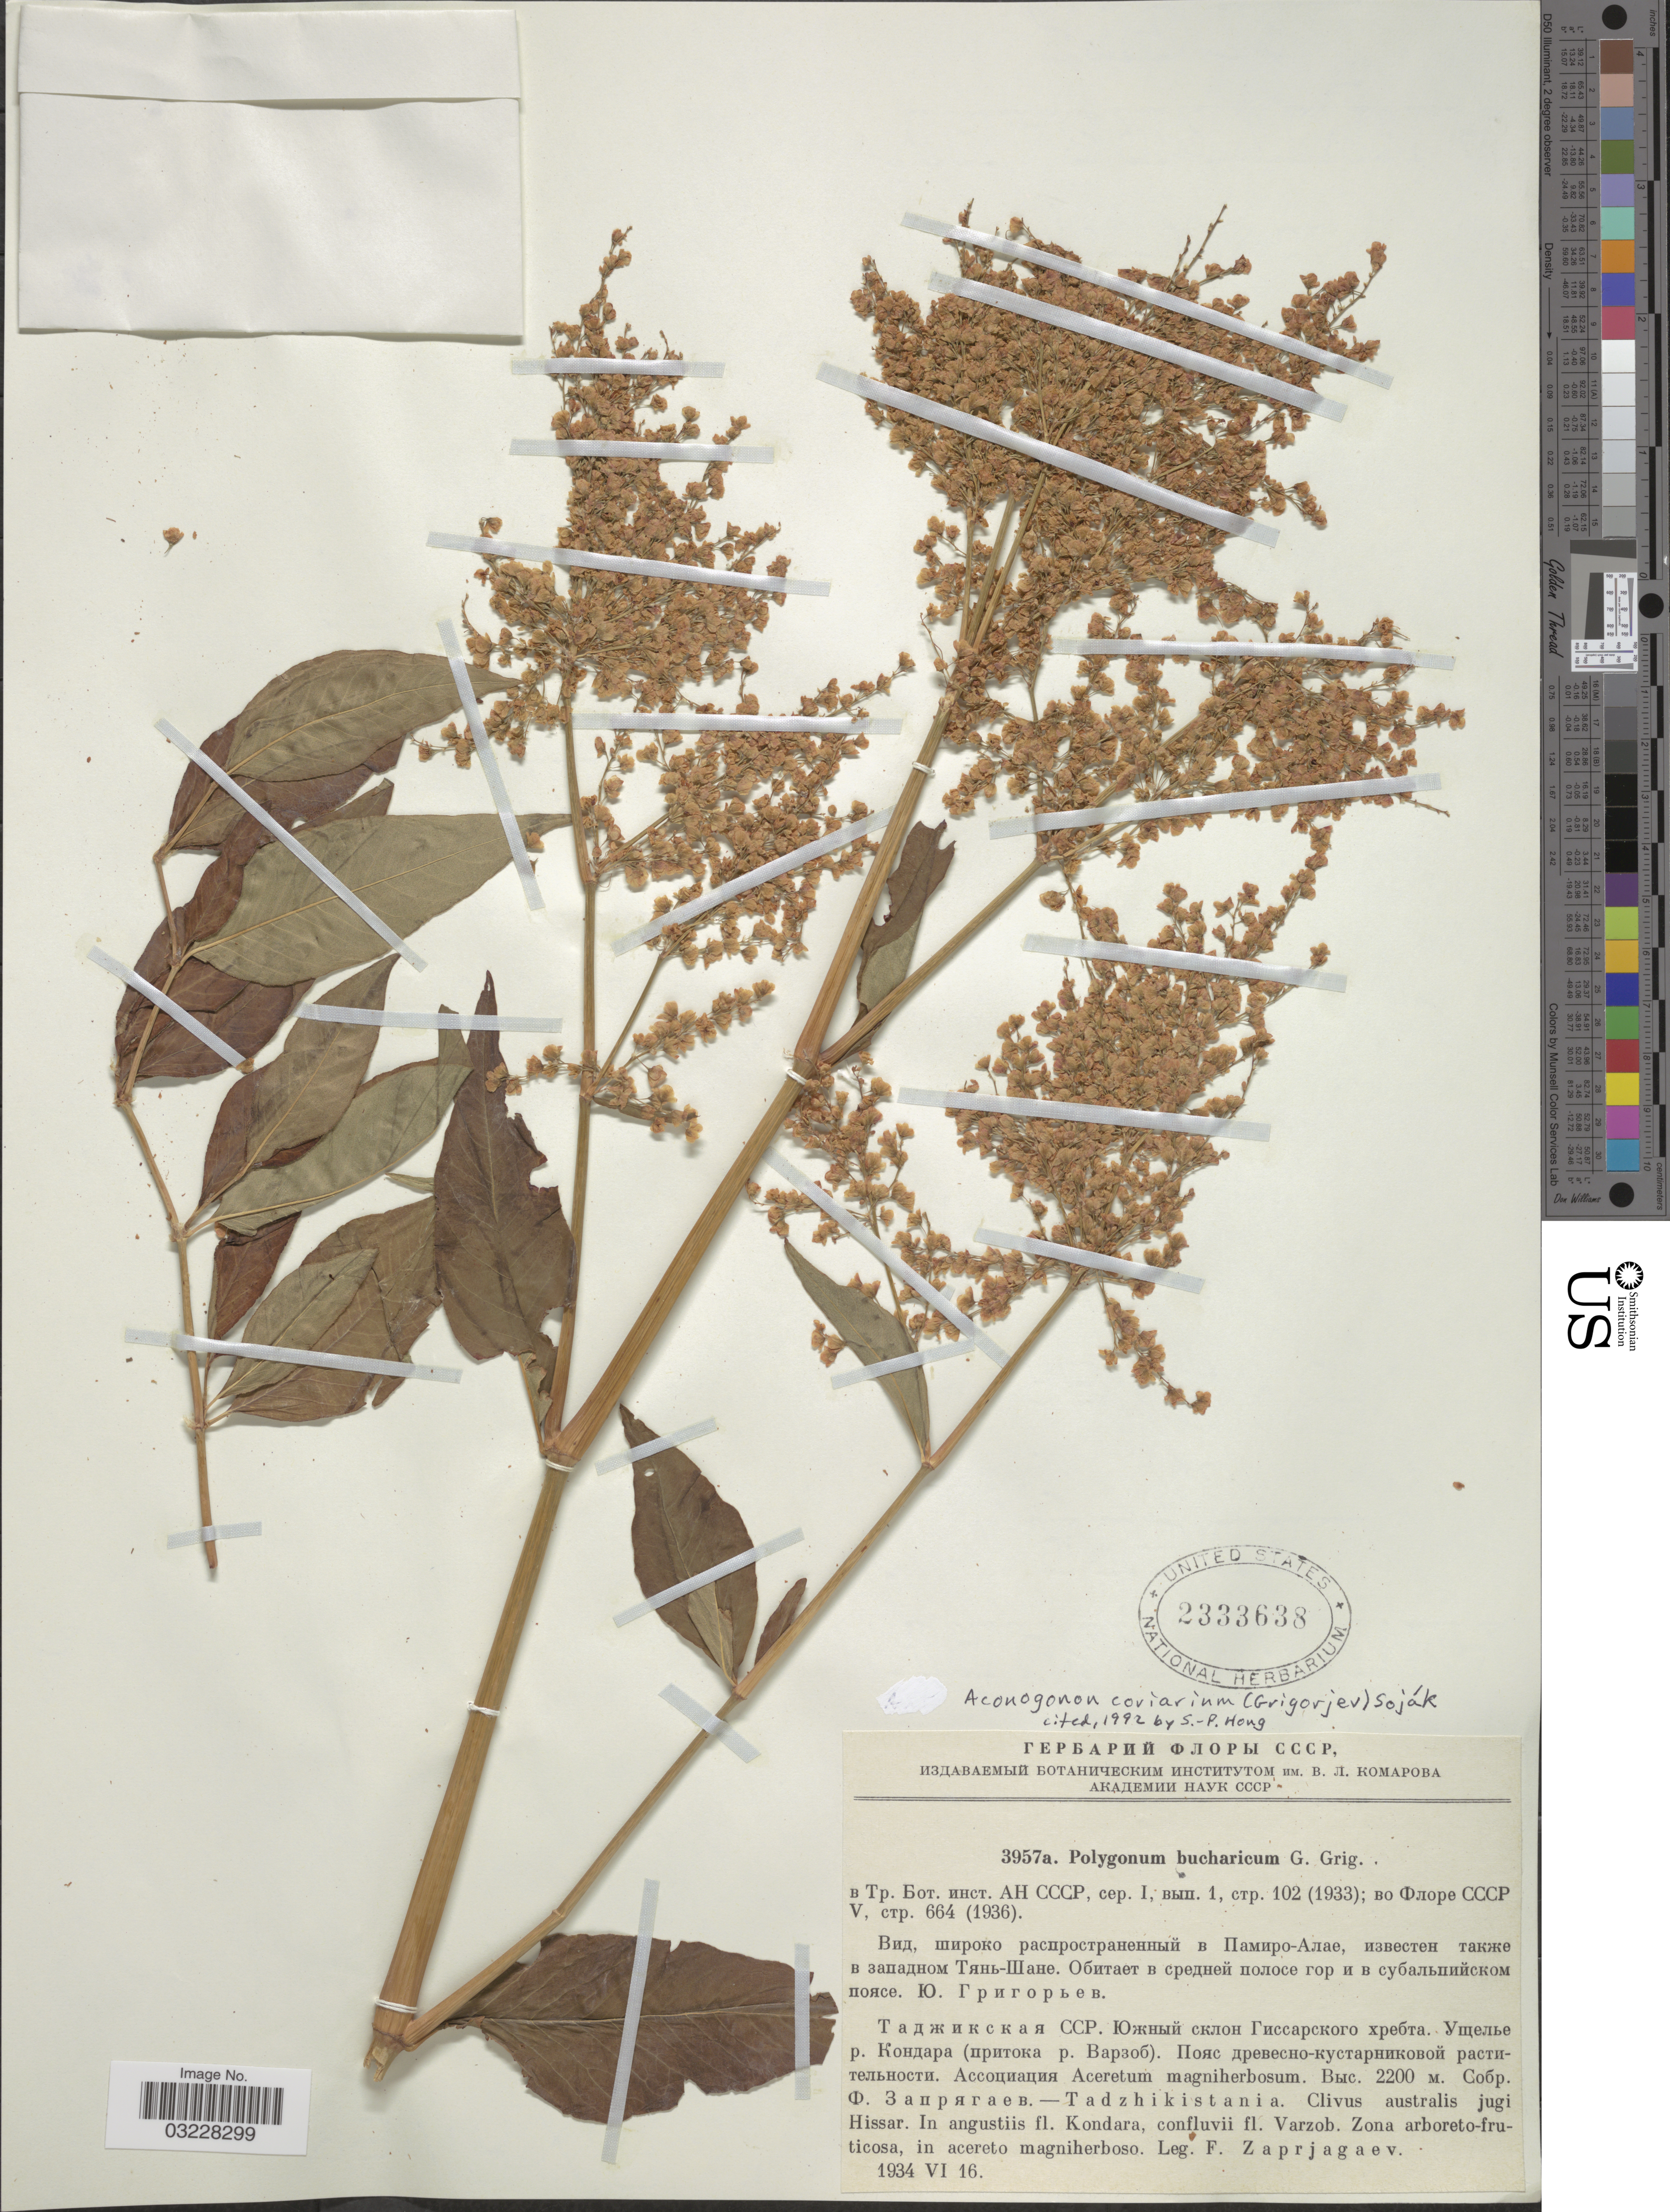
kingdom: Plantae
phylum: Tracheophyta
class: Magnoliopsida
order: Caryophyllales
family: Polygonaceae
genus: Koenigia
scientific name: Koenigia coriaria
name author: (Grig.) T.M. Schust. & Reveal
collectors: F. Zaprjagaev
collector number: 3957a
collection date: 1934-06-16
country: Tajikistan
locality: Tadzhikistania. Clivus australis jugi Hissar. In angustiis fl. Kondara, confluvii fl. Varzob.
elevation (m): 2200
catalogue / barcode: US 2333638